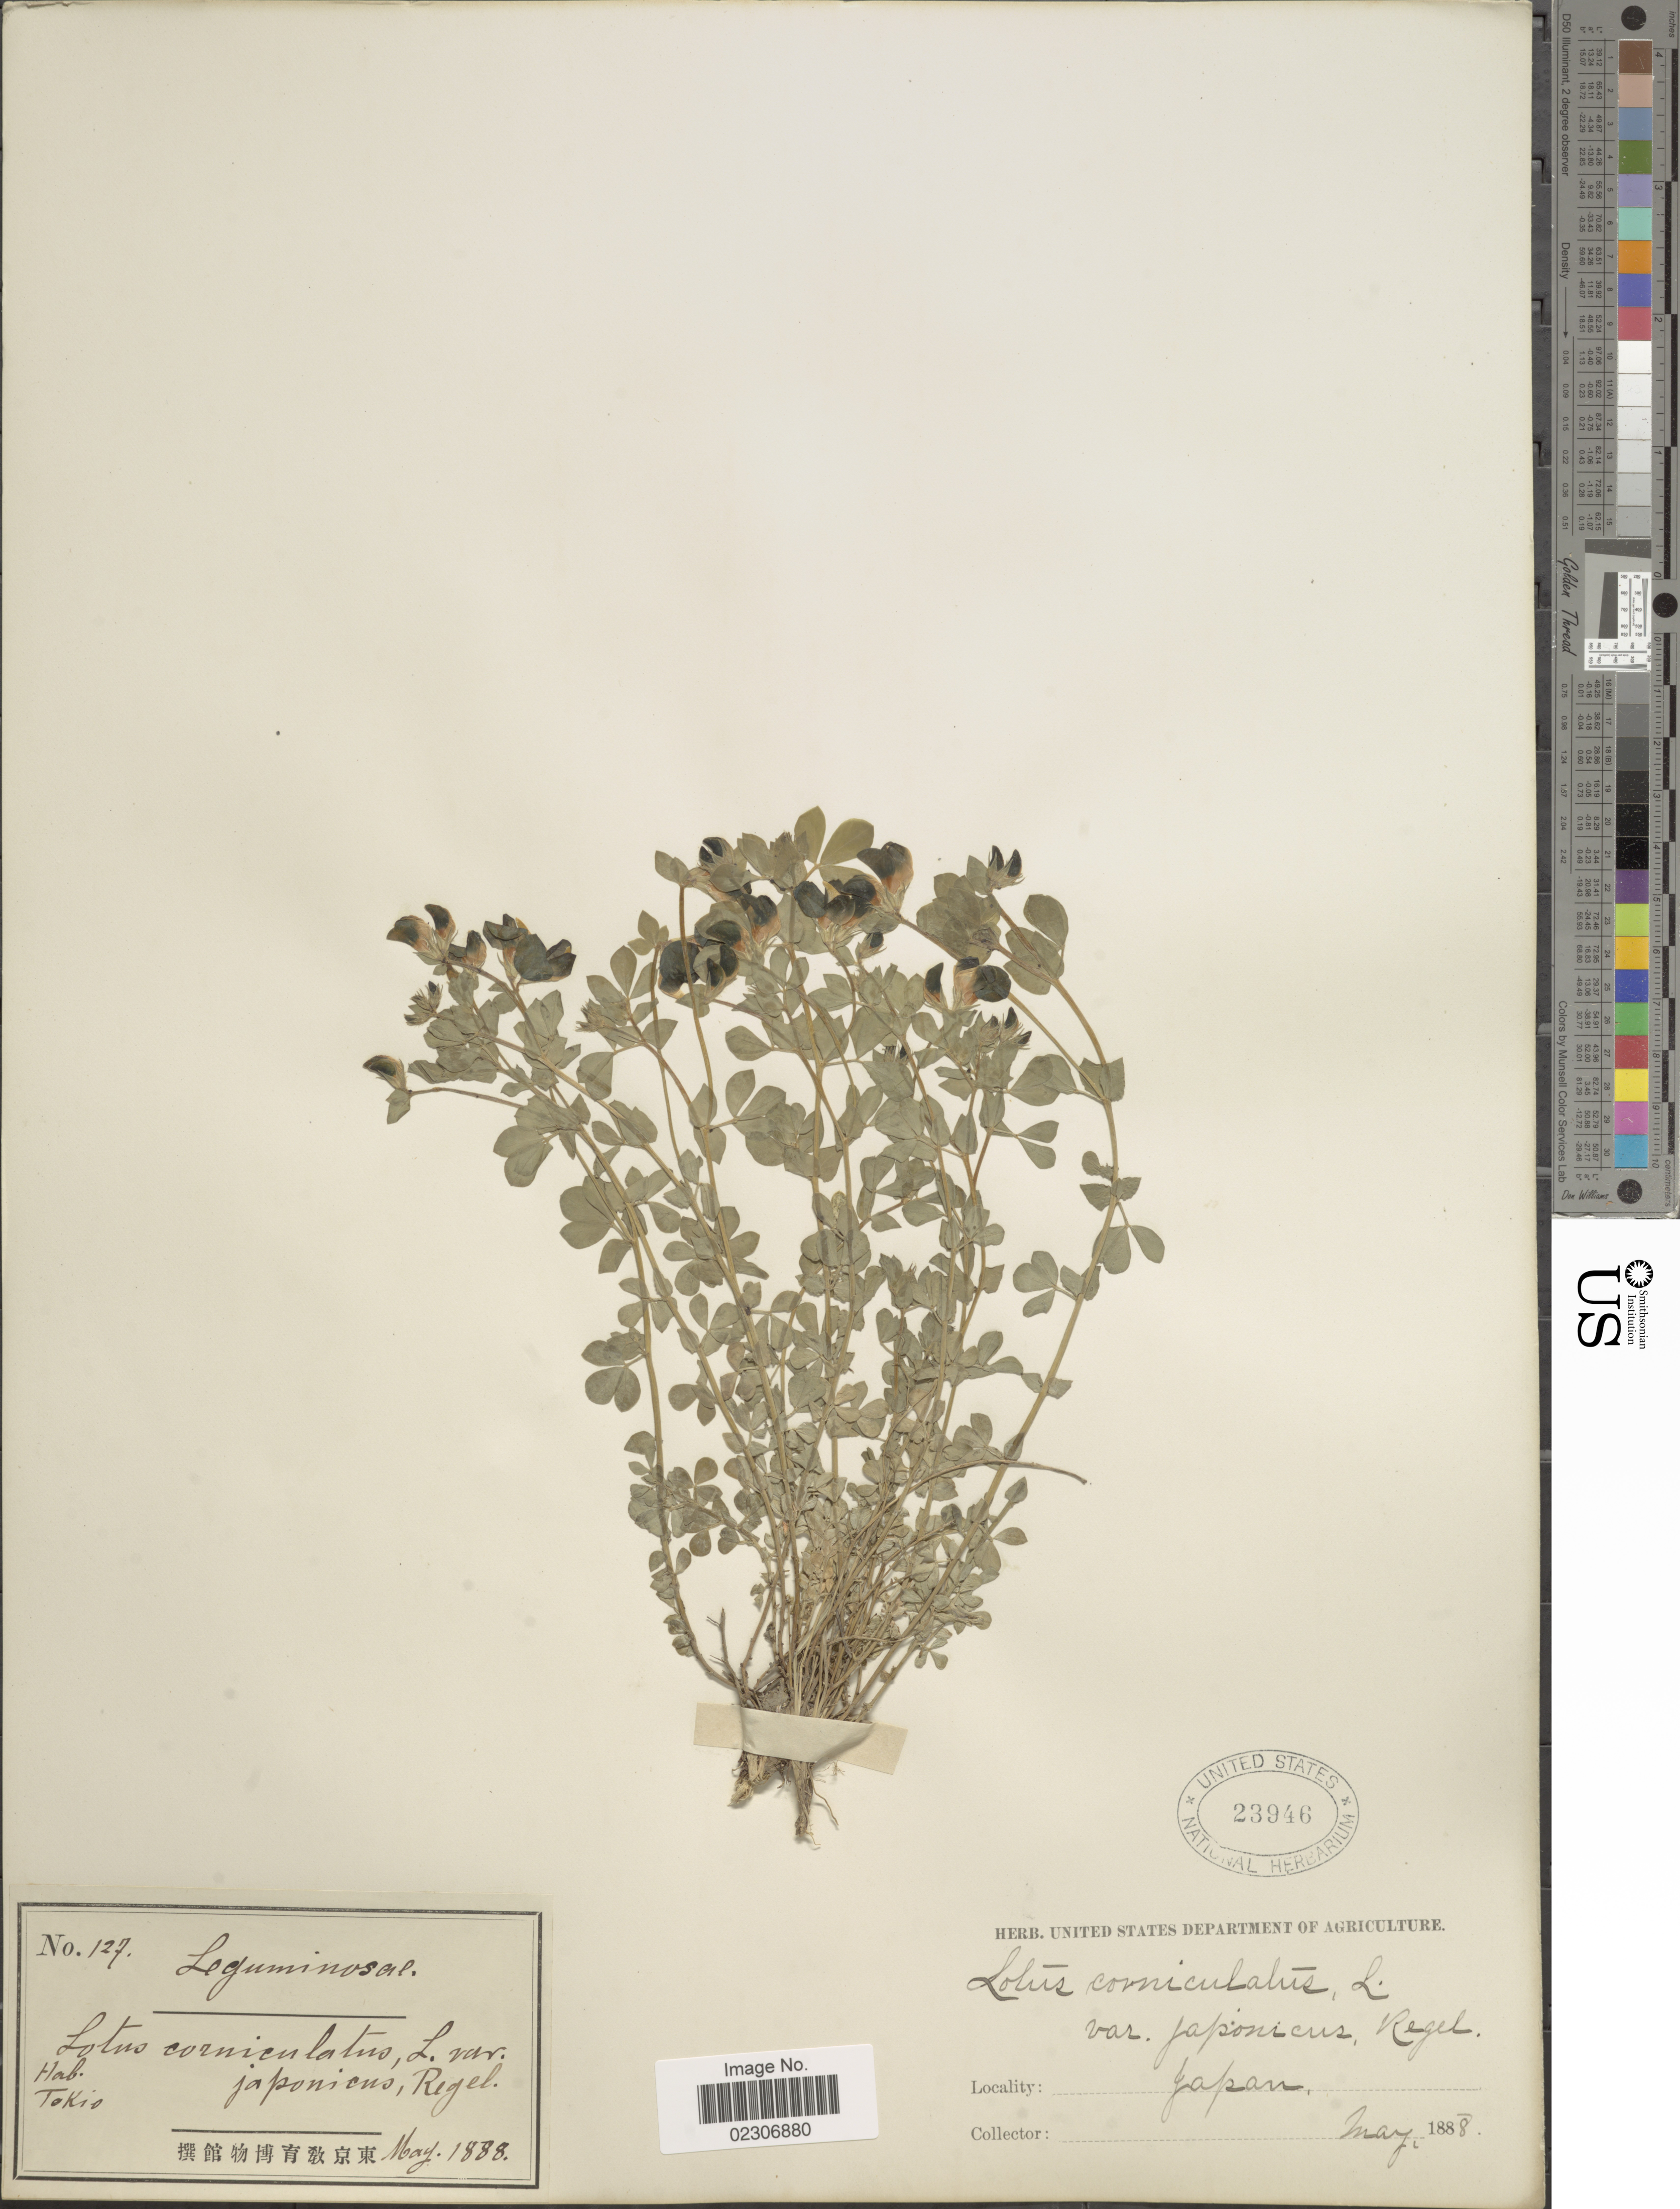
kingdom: Plantae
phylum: Tracheophyta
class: Magnoliopsida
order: Fabales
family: Fabaceae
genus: Lotus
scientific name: Lotus corniculatus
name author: L.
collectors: ex herb. U. S. Department of Agriculture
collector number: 127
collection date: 1888-05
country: Japan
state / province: Tokyo, Federal City of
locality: Tokio, Japan.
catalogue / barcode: US 23946